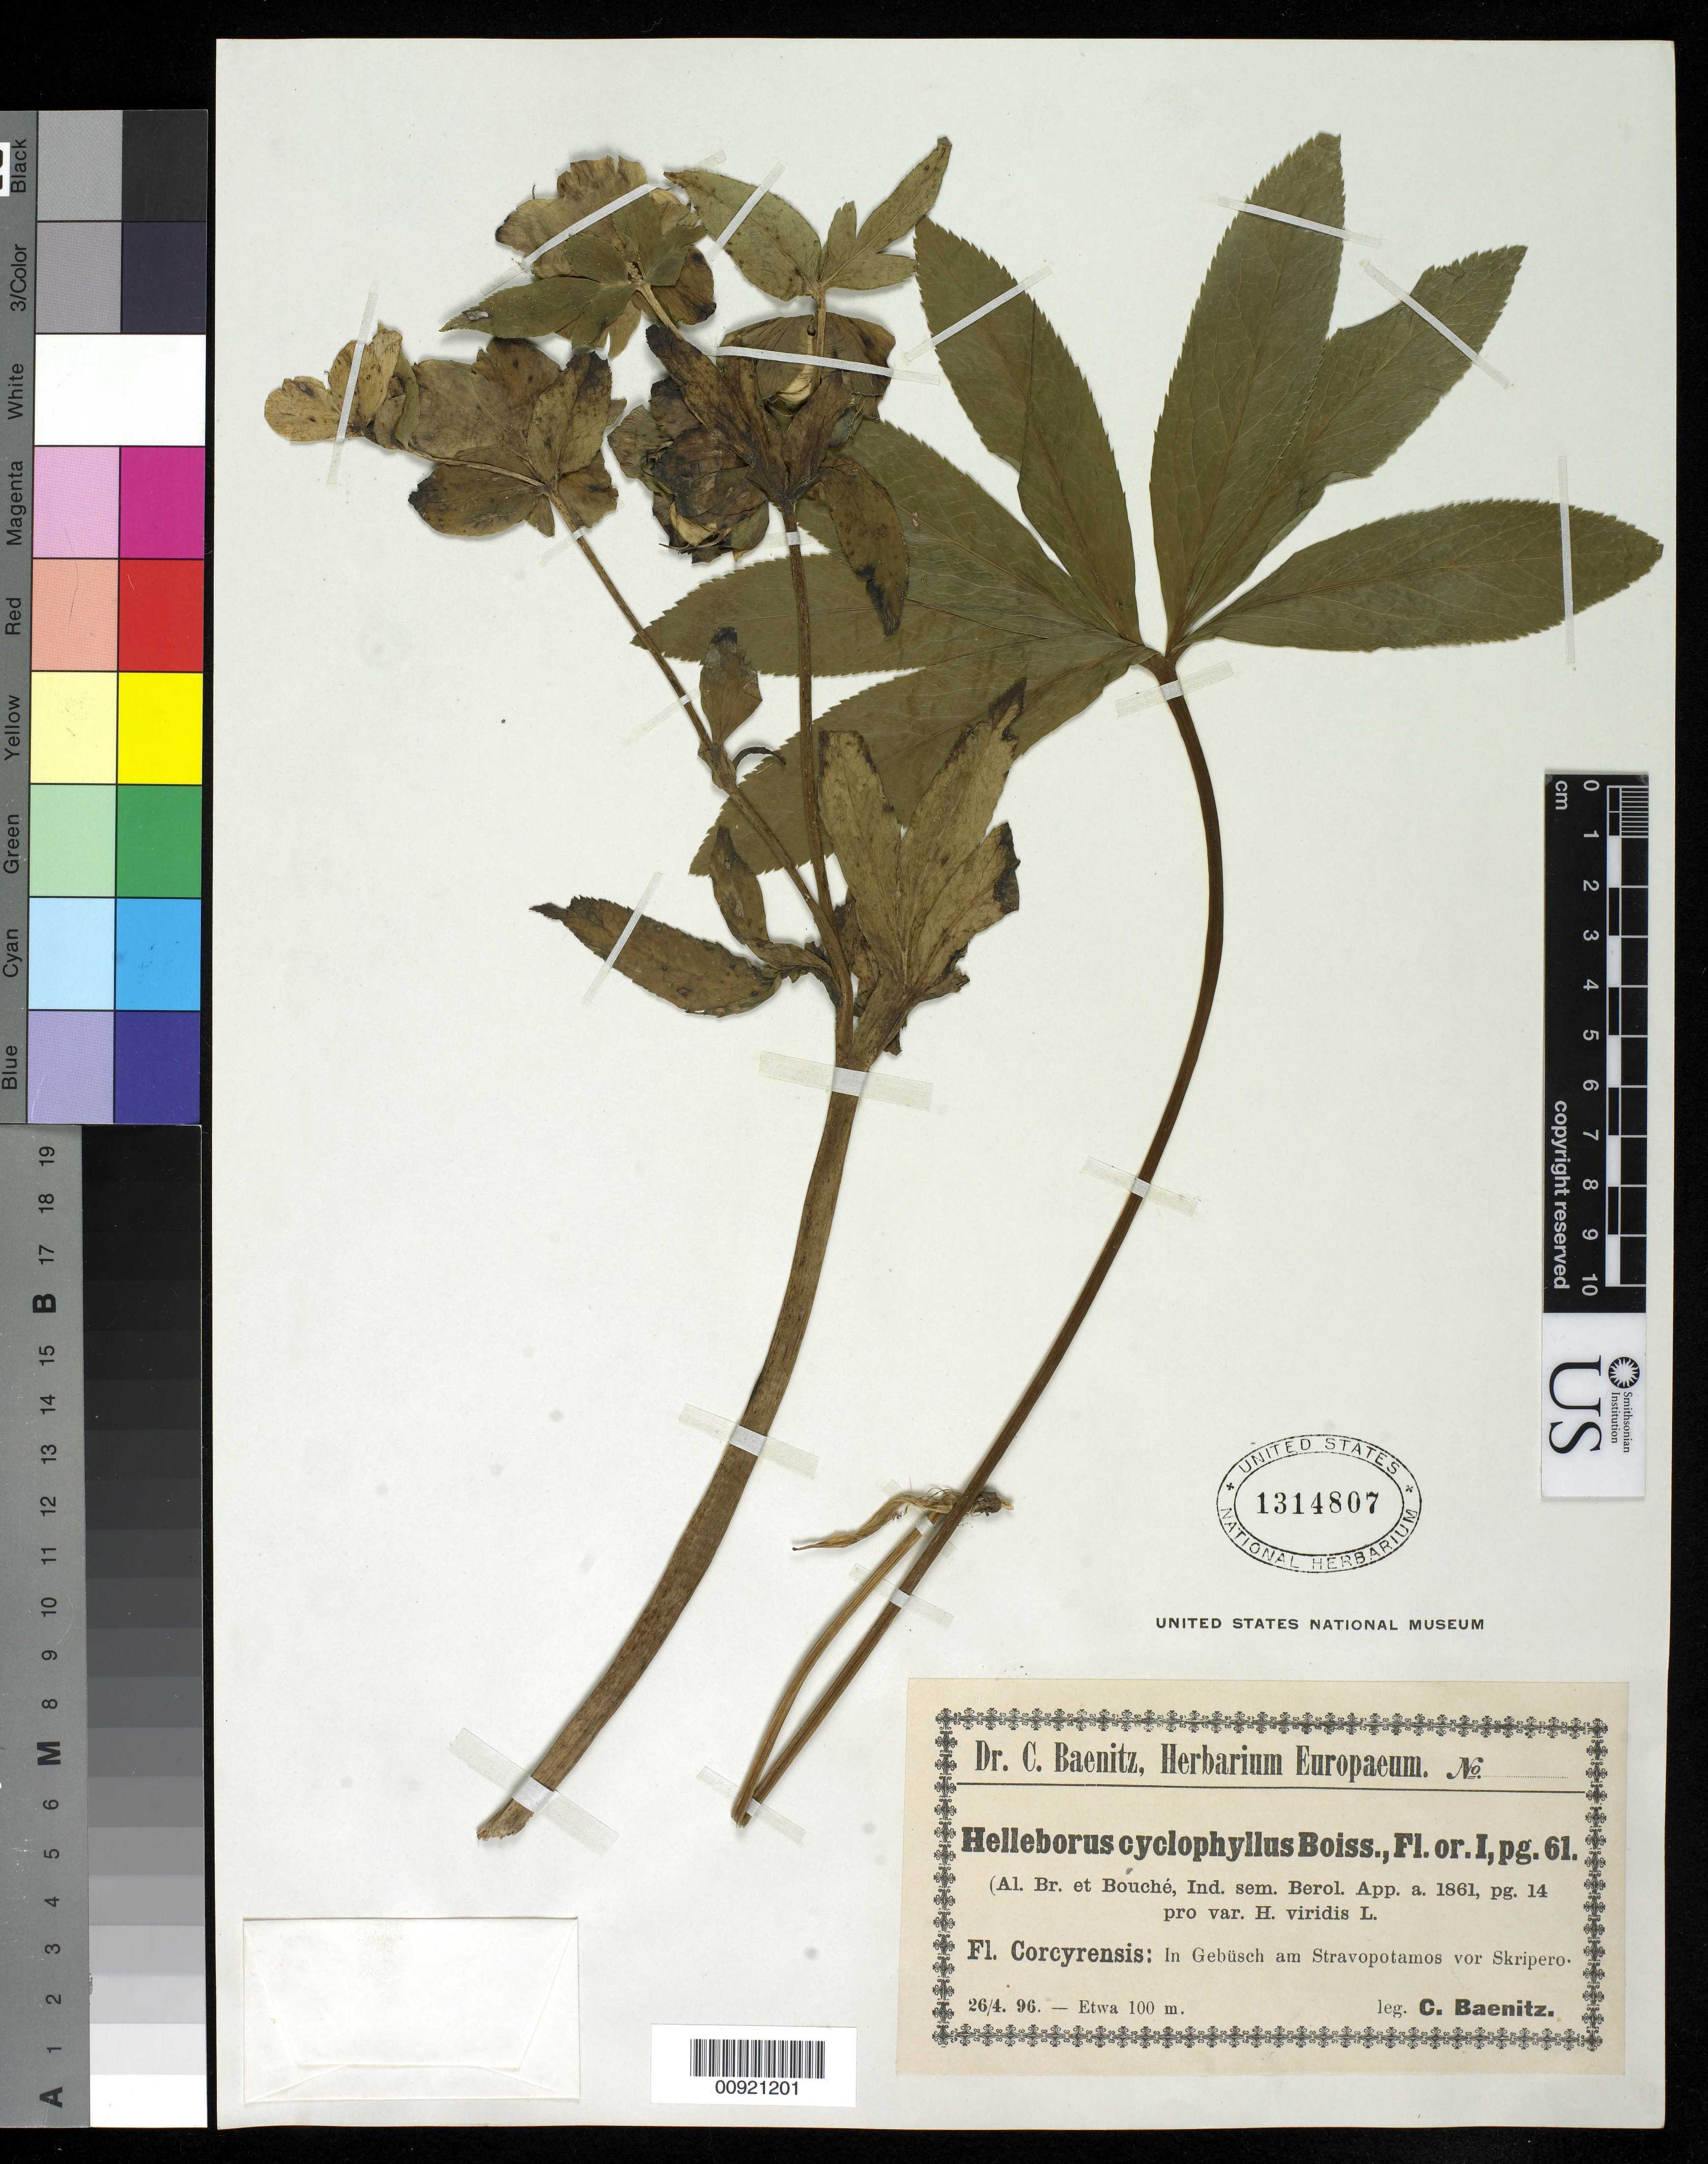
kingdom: Plantae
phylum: Tracheophyta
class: Magnoliopsida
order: Ranunculales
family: Ranunculaceae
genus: Helleborus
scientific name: Helleborus cyclophyllus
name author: Boiss.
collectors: C. G. Baenitz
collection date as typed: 26 Apr 1896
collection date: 1896-04-26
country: Greece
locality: Fl. Corcyrensis: In Gebüsch am Stravopotamos vor Skripero.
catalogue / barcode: US 1314807